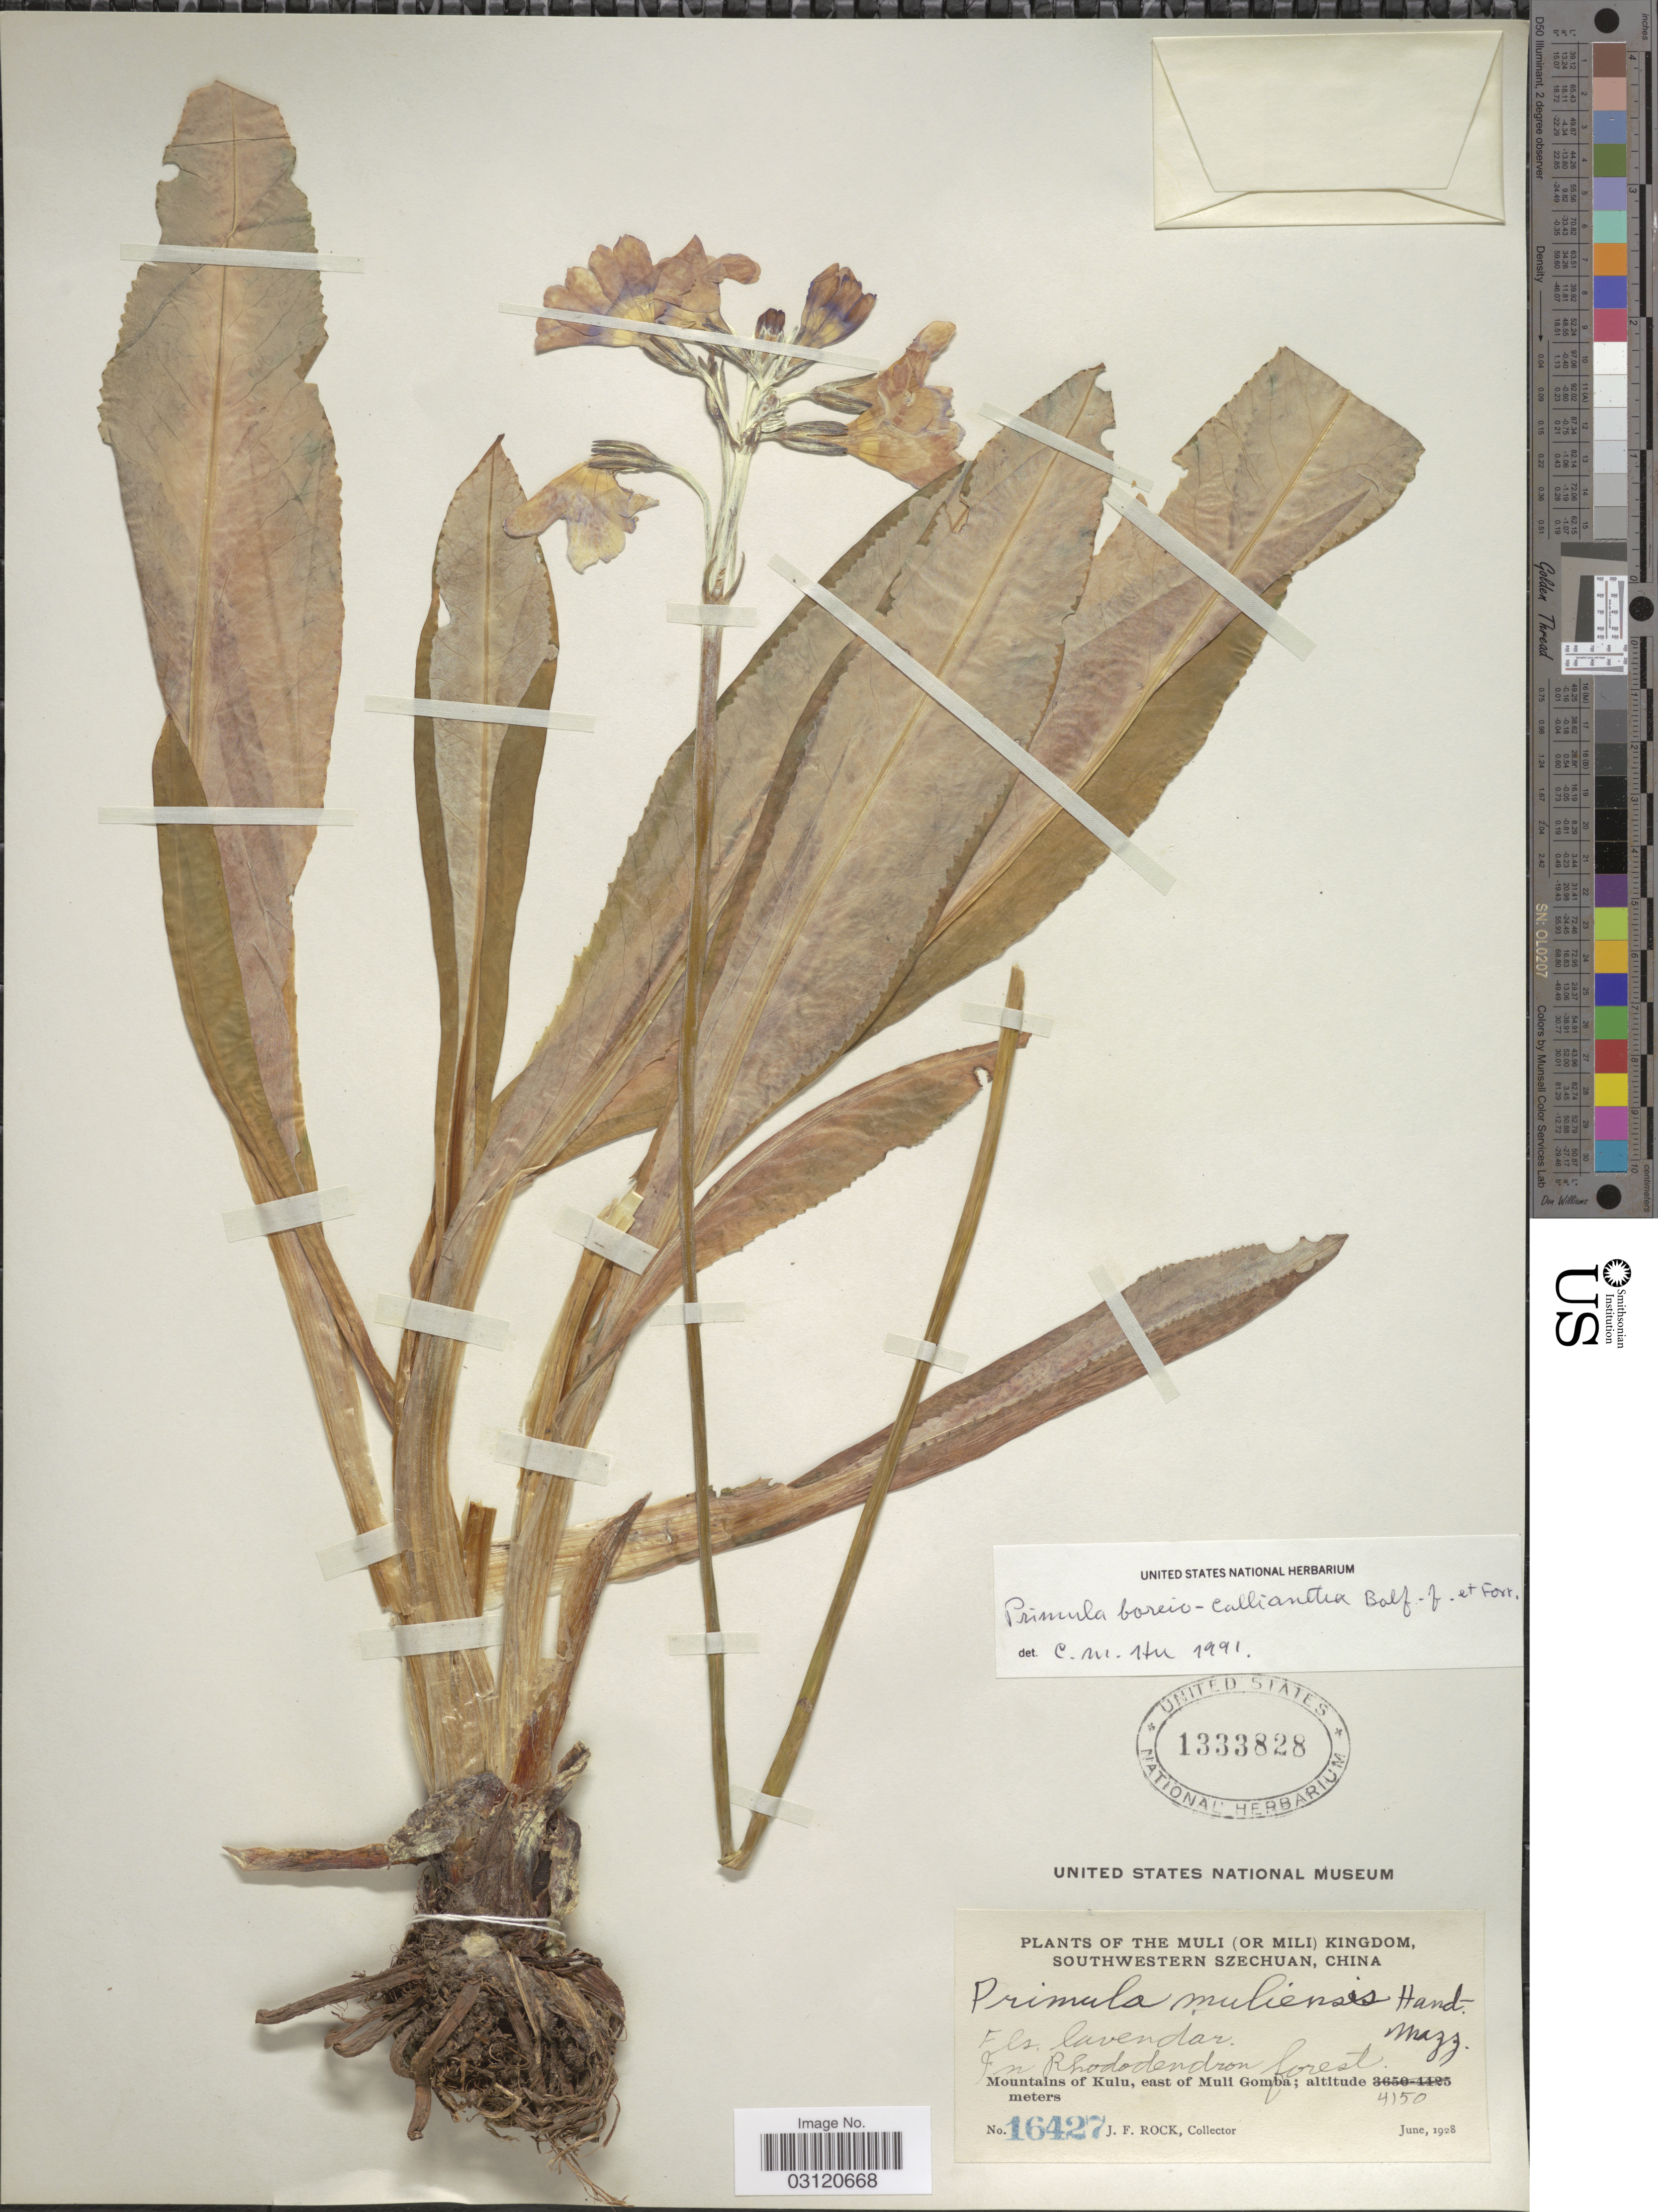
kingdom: Plantae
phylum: Tracheophyta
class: Magnoliopsida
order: Ericales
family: Primulaceae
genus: Primula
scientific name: Primula boreiocalliantha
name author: Balf. f. & Forrest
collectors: J. Rock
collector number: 16427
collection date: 1928-06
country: China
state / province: Sichuan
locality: The Muli (or Mili) Kingdom southwestern Szechwan, In Rhododendron forest, Mountains of Kulu, east of Muli Gomba.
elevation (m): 4150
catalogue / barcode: US 1333828